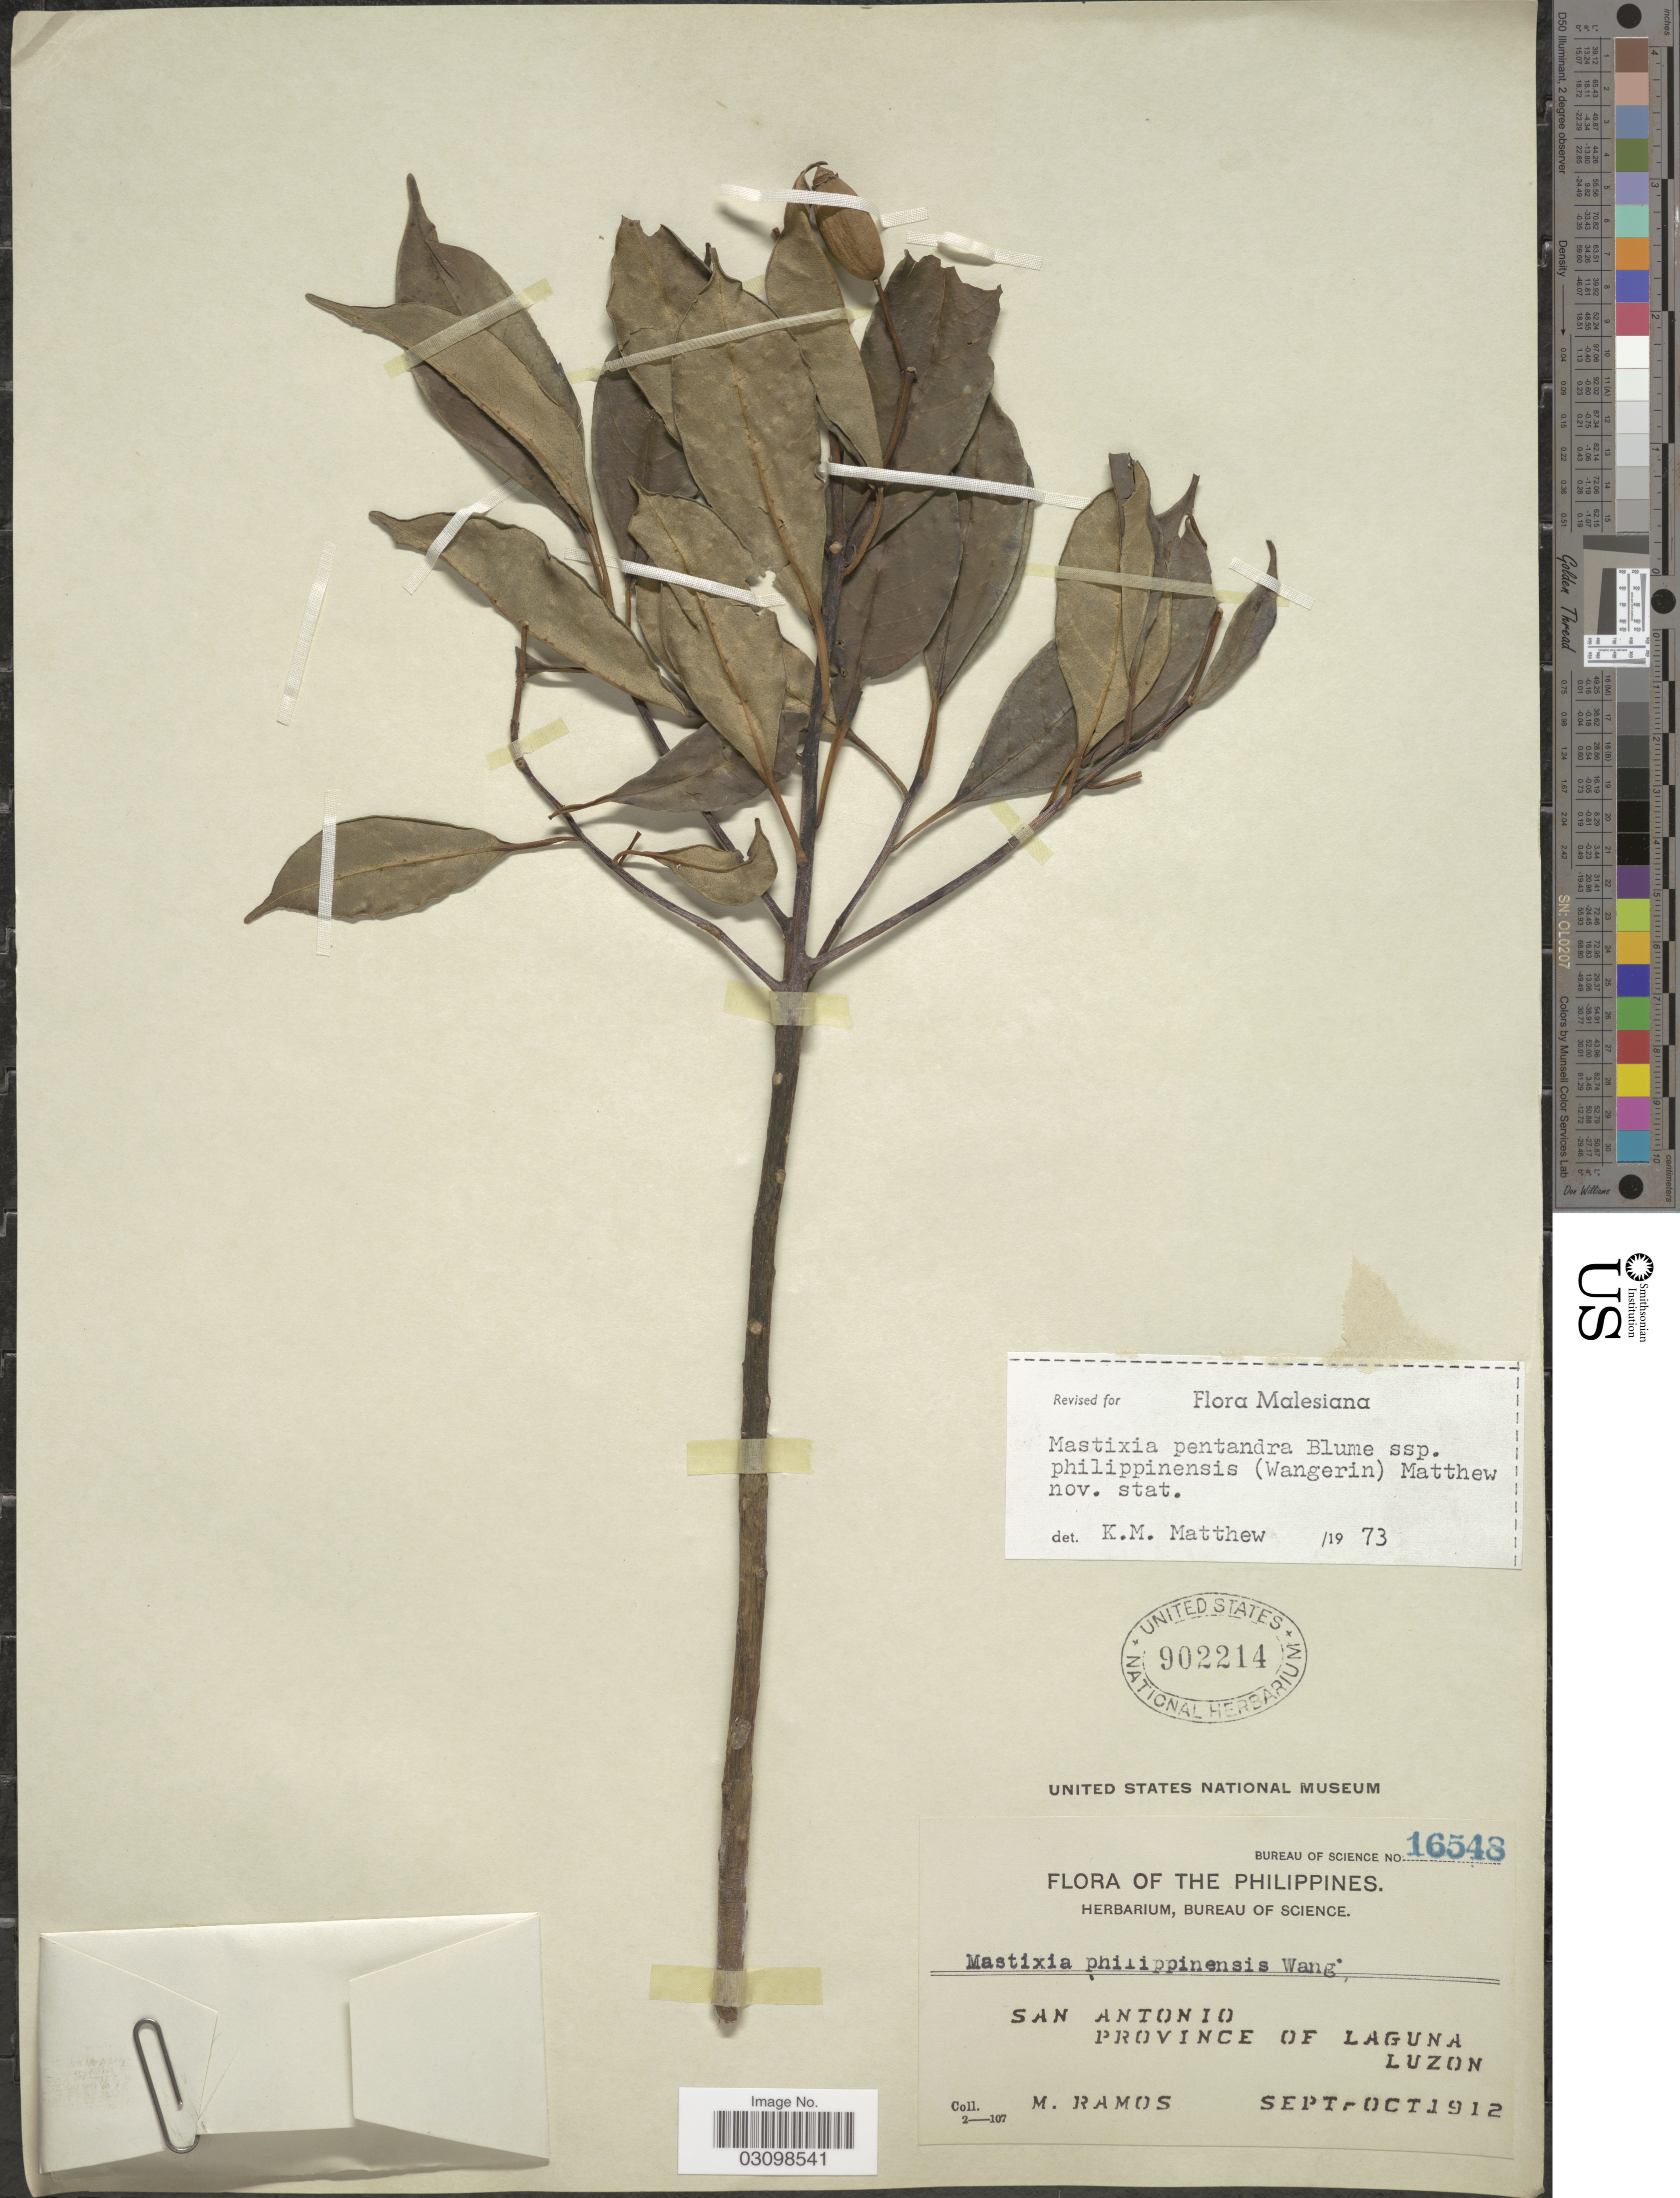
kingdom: Plantae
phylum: Tracheophyta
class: Magnoliopsida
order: Cornales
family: Nyssaceae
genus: Mastixia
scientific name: Mastixia pentandra subsp. philippinensis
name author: Wangerin & K.M. Matthew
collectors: M. Ramos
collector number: Bureau of science 16548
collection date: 1912-09/1912-10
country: Philippines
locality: San Antonio, Province of Laguna, Luzon.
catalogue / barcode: US 902214